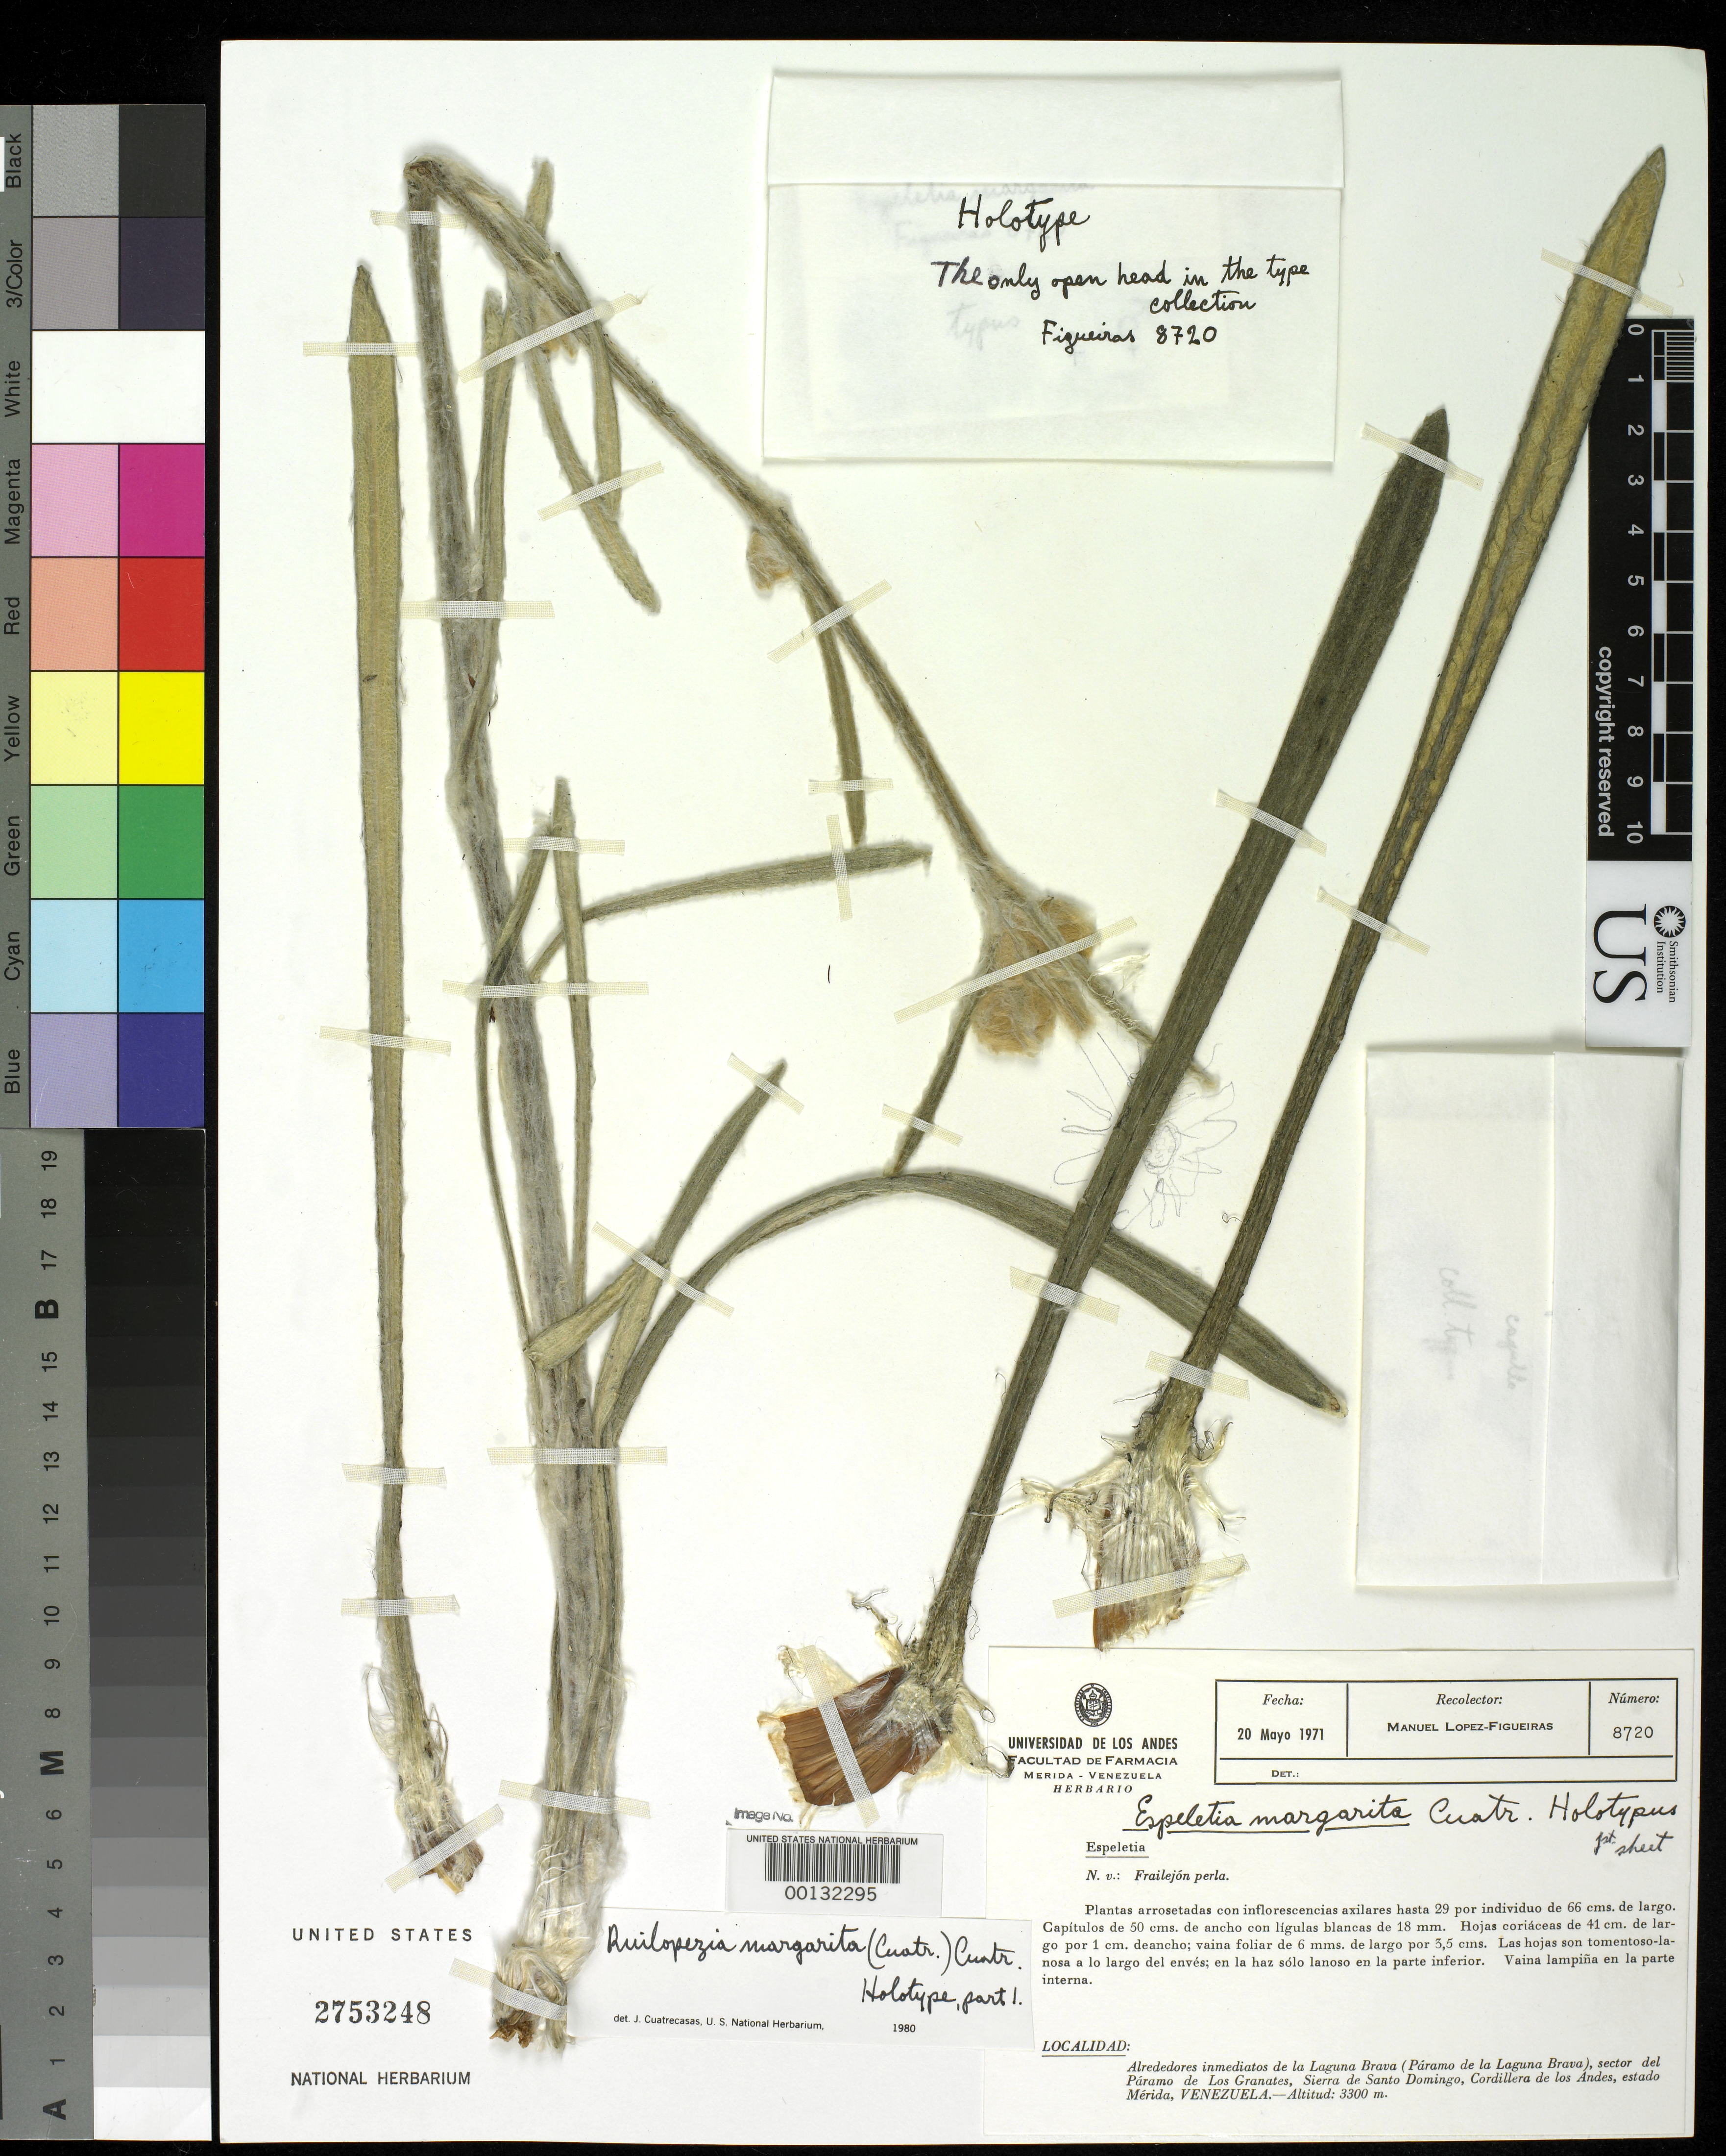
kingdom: Plantae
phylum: Tracheophyta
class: Magnoliopsida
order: Asterales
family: Asteraceae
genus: Espeletia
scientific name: Espeletia margarita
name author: Cuatrec.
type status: Holotype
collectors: M. López Figueiras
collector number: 8720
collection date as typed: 20 May 1971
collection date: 1971-05-20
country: Venezuela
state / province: Mérida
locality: Cordillera de Los Andes, Sierra de Santo Domingo, Páramo de Los Granates, Paramo de La Laguna Brava.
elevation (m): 3300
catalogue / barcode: US 2753248